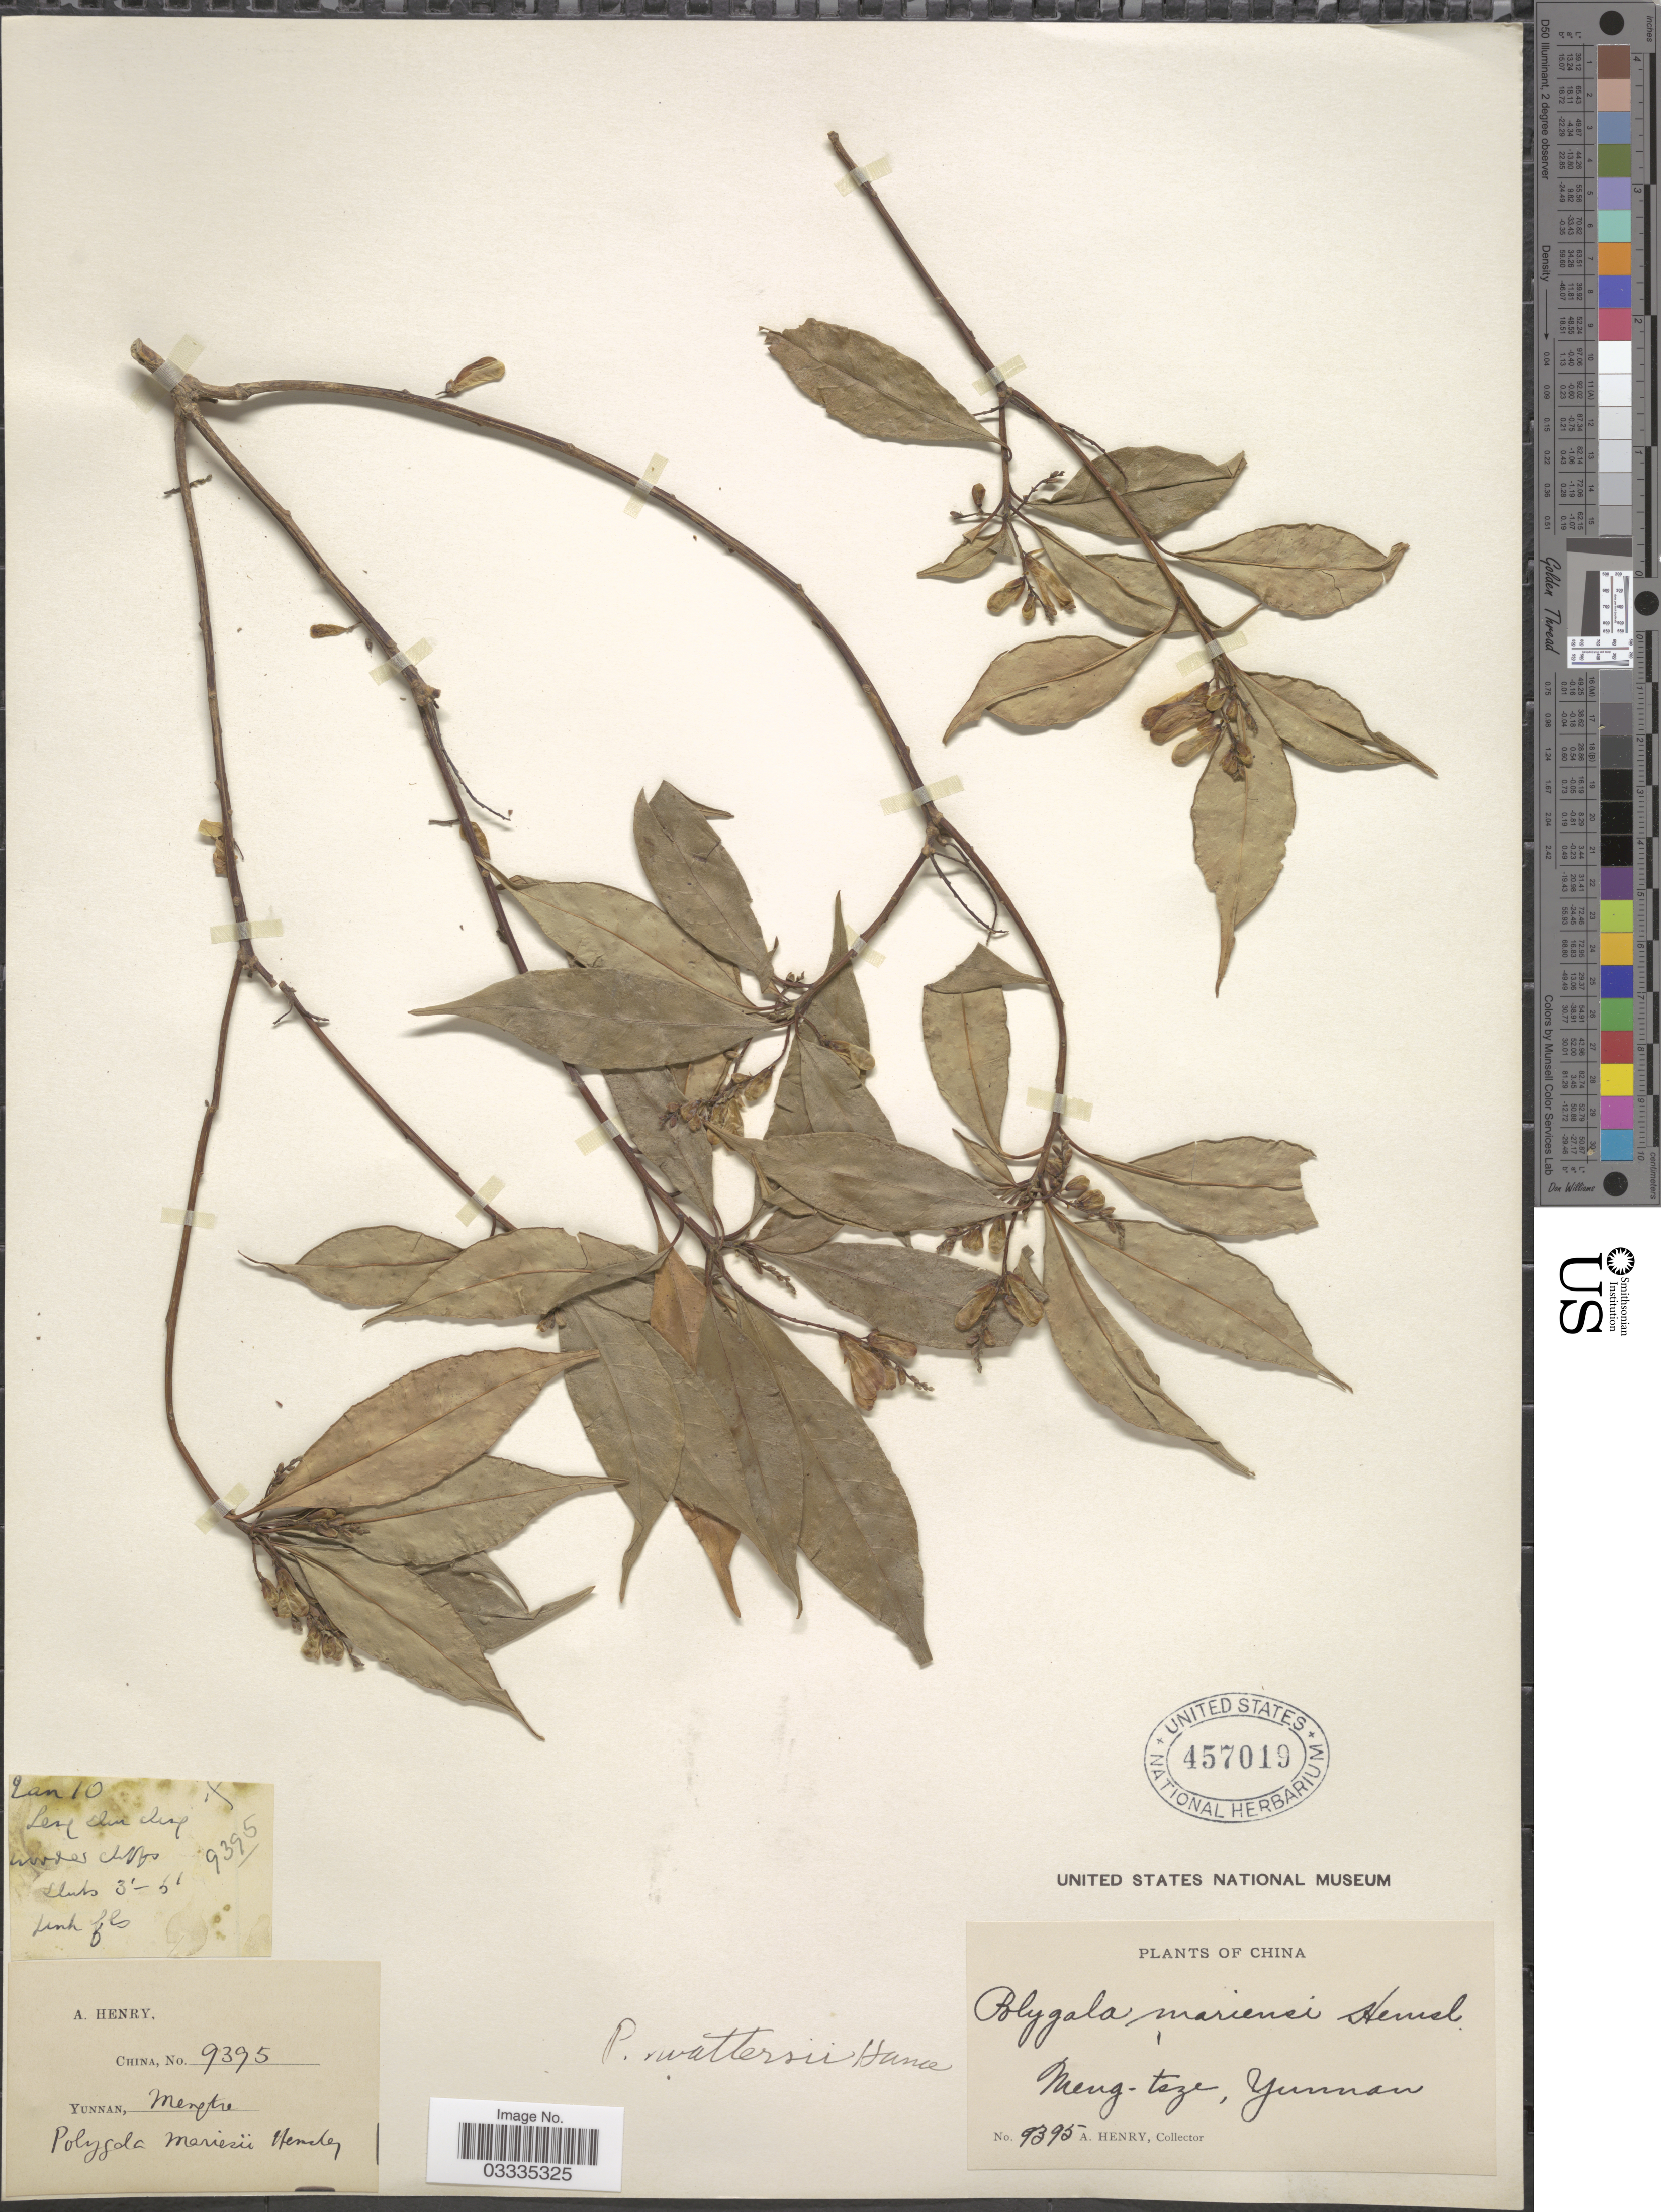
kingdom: Plantae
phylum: Tracheophyta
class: Magnoliopsida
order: Fabales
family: Polygalaceae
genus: Polygala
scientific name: Polygala wattersii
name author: Hance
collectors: A. Henry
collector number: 9395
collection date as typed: Transcribed d/m/y: /1/10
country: China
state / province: Yunnan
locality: Meng-tsze. Leng shu cheng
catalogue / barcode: US 457019